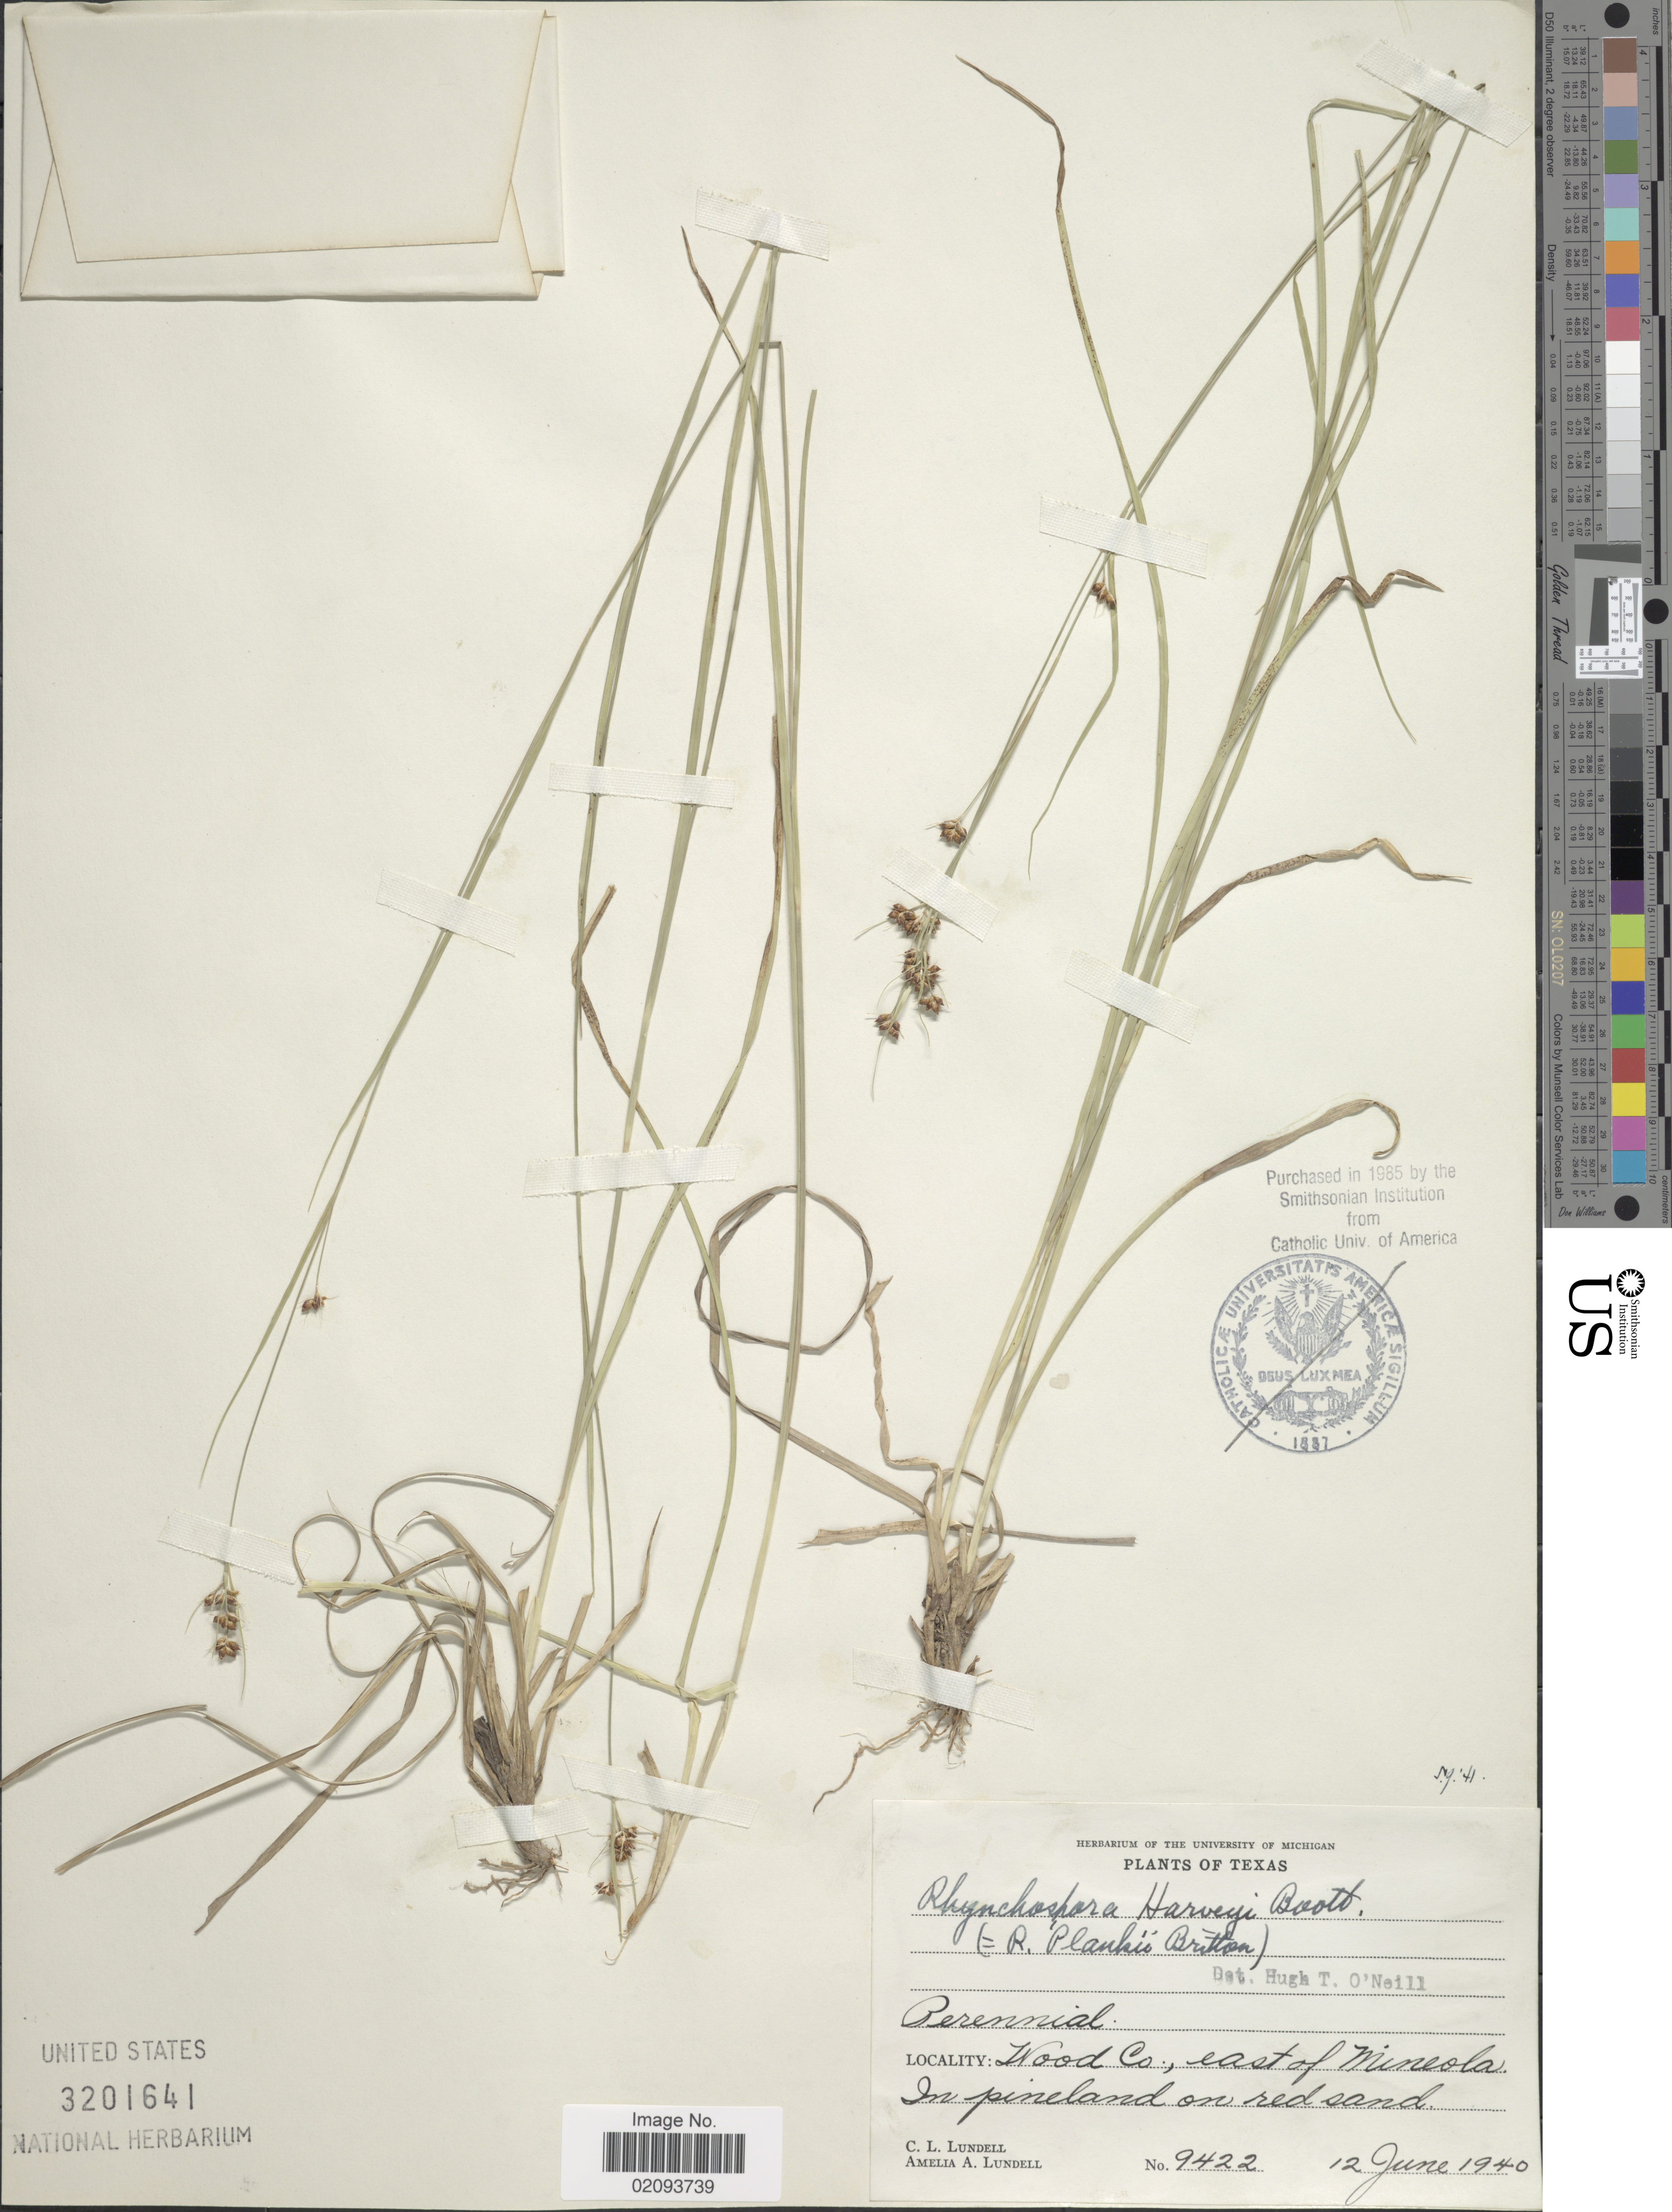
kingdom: Plantae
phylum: Tracheophyta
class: Liliopsida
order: Poales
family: Cyperaceae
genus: Rhynchospora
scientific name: Rhynchospora harveyi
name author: W. Boott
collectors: C. L. Lundell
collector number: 9422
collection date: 1940-06-12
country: United States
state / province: Texas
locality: Wood Co., east of Mineola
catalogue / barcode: US 3201641